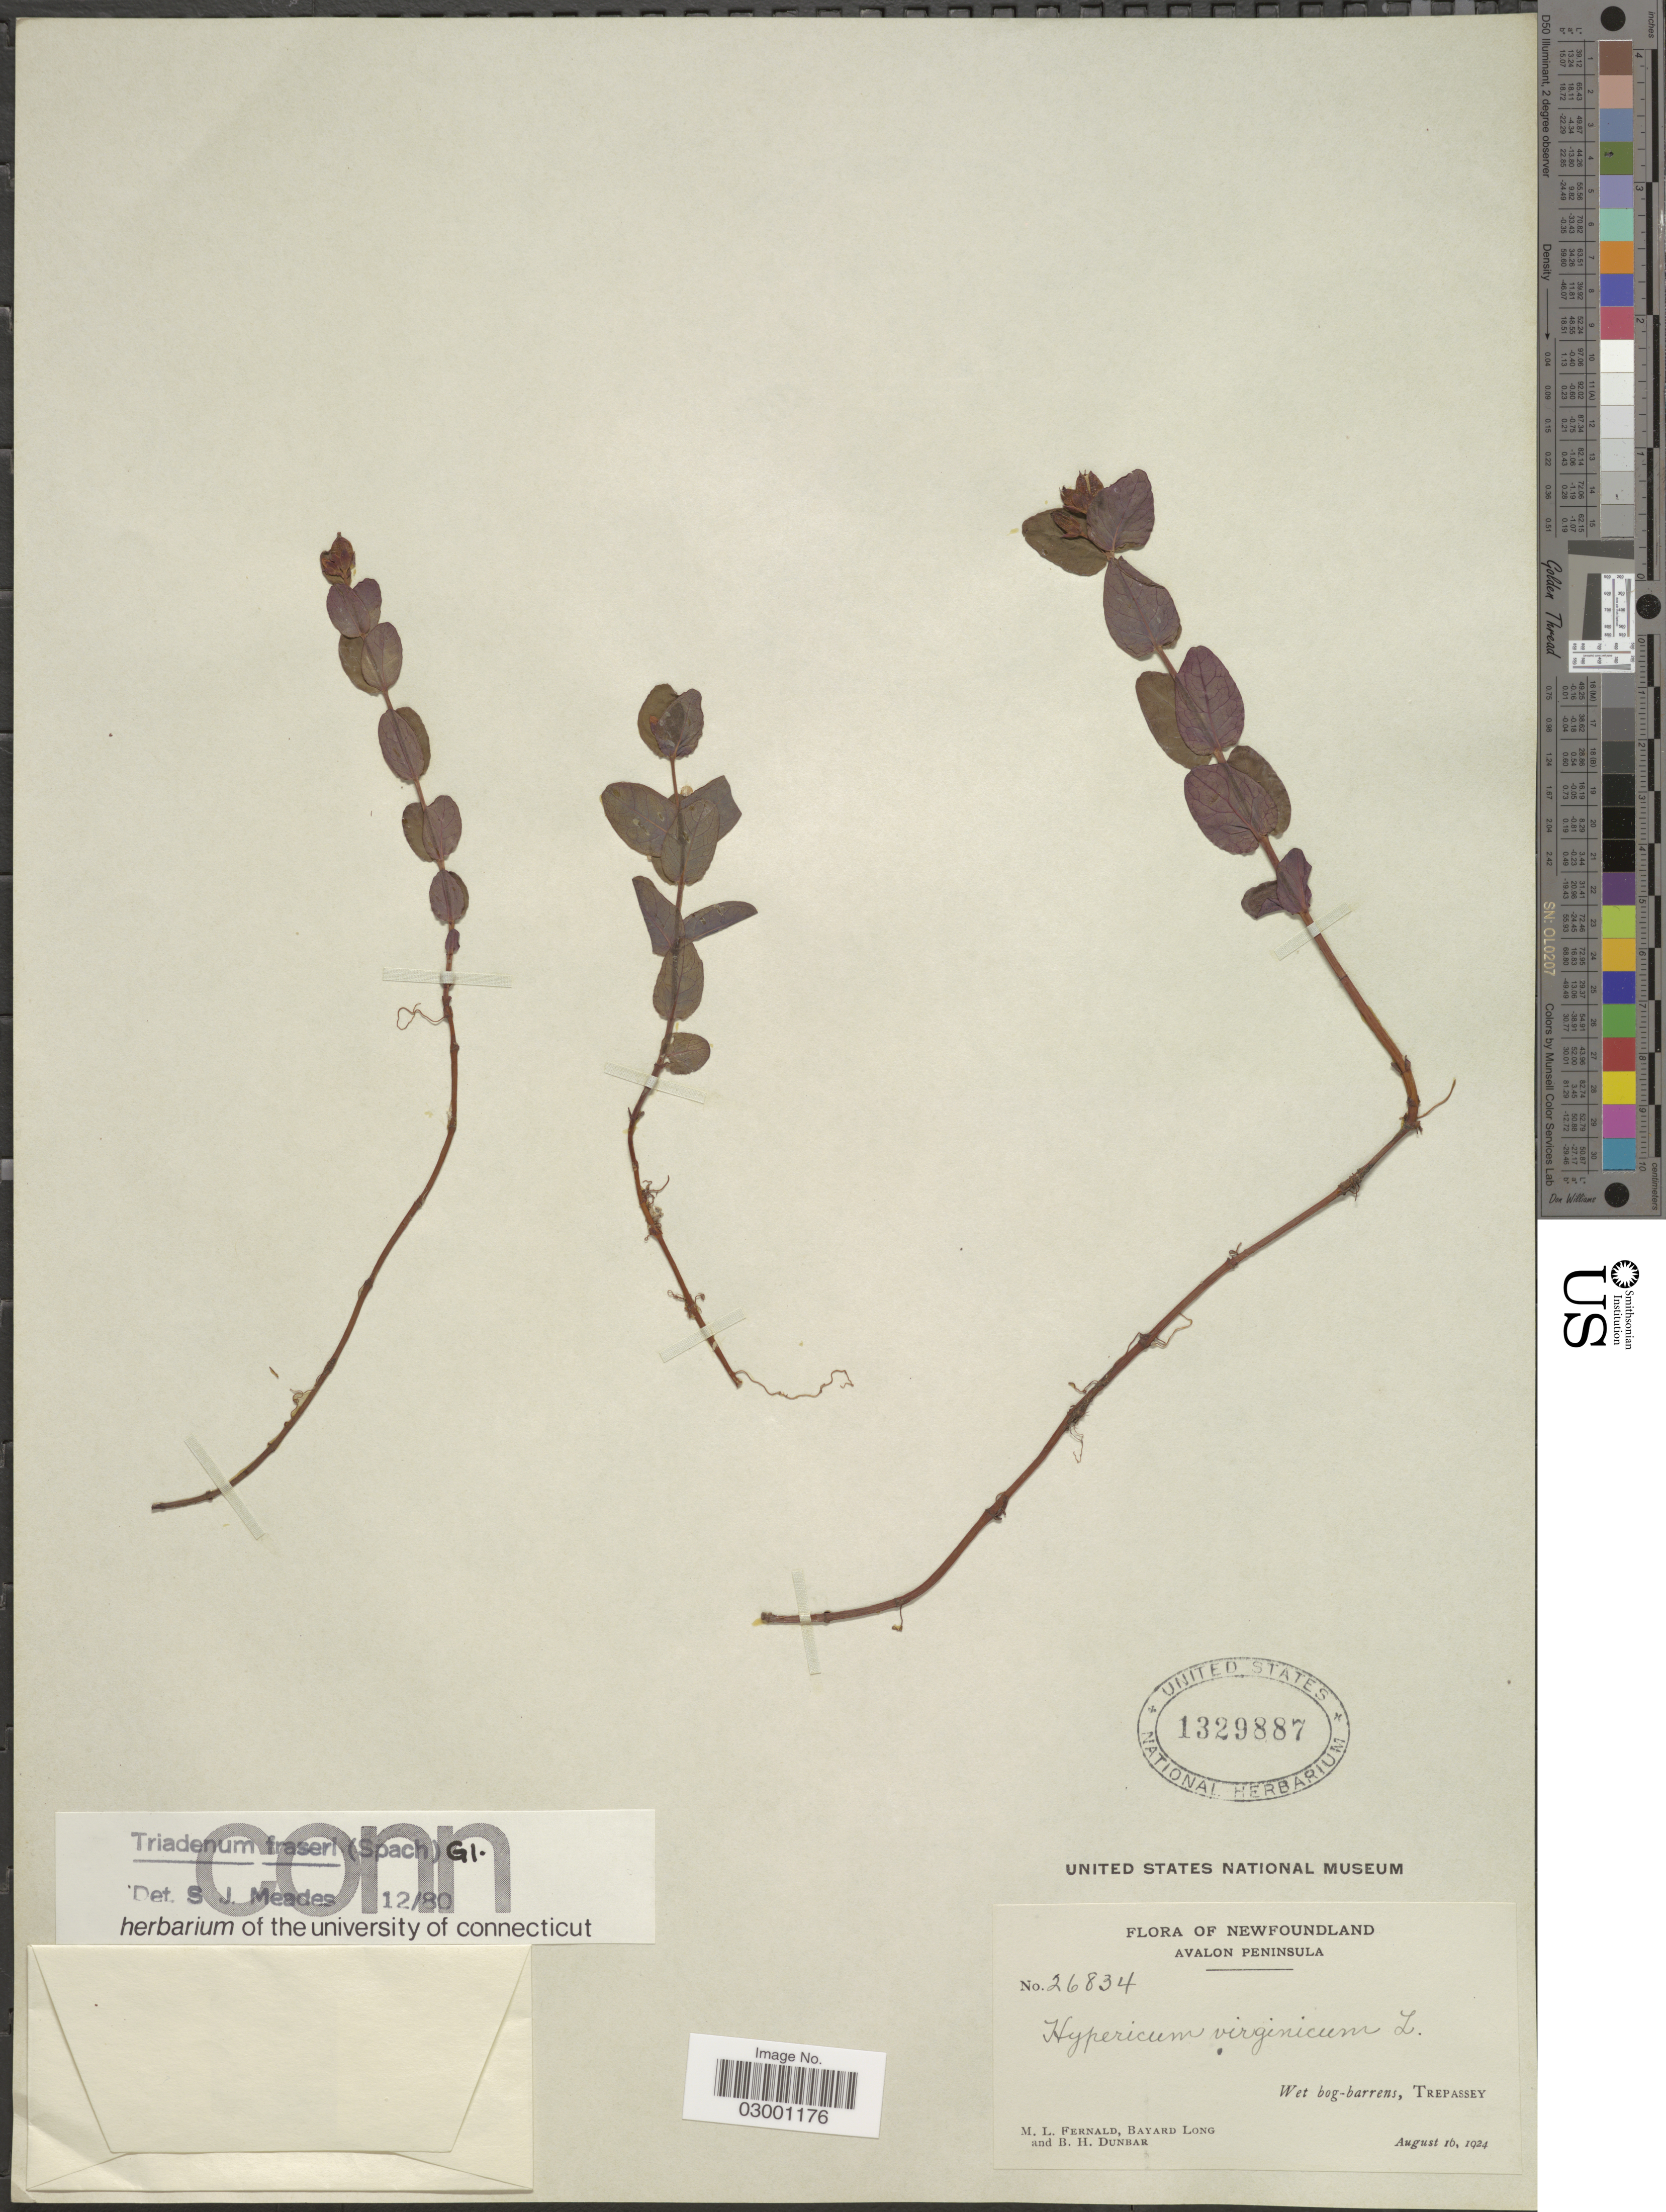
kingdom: Plantae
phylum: Tracheophyta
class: Magnoliopsida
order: Malpighiales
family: Hypericaceae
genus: Hypericum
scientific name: Hypericum fraseri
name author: Steud.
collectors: M. L. Fernald, B. Long & B. Dunbar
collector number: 26834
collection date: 1924-08-16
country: Canada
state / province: Newfoundland and Labrador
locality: Avalon Peninsula, Trepassey.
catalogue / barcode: US 1329887